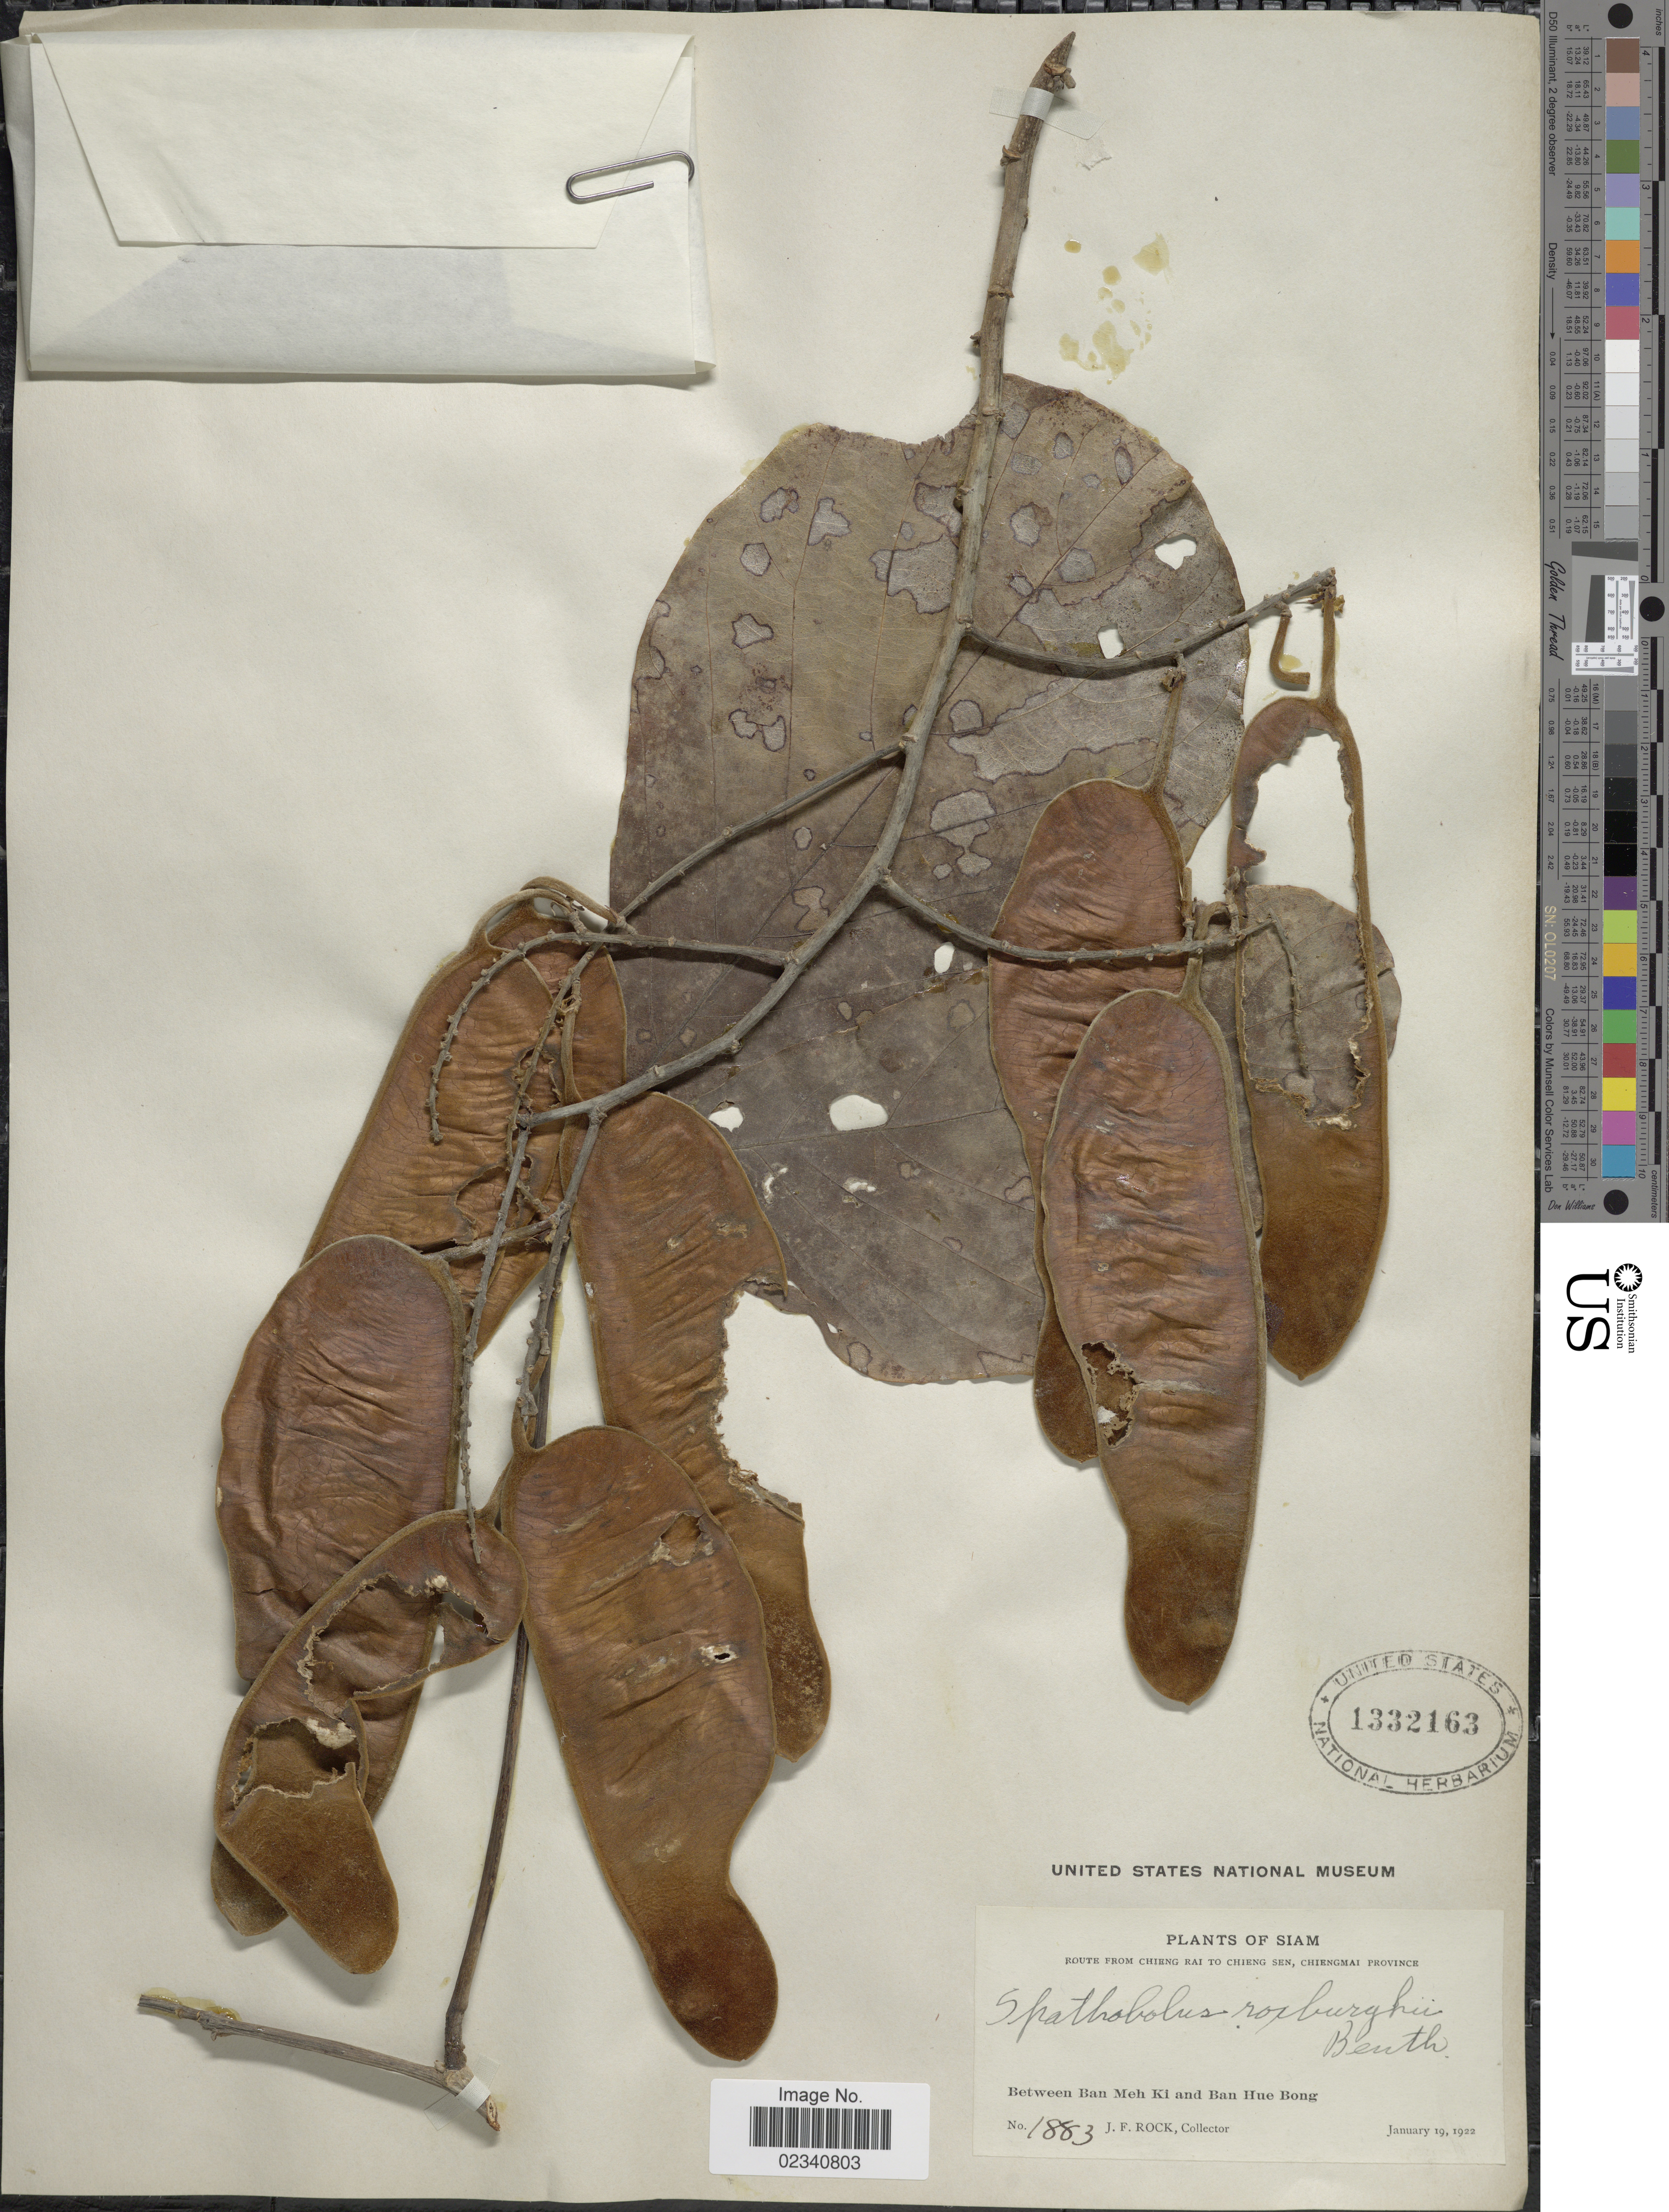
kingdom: Plantae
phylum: Tracheophyta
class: Magnoliopsida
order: Fabales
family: Fabaceae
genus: Spatholobus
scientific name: Spatholobus parviflorus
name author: (Roxb. ex G. Don) Kuntze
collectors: J. Rock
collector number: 1883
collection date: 1922-01-19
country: Thailand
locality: Siam, between Ban Meh Ki and Ban Hue Bong. Route from Chiengmai to Chieng Rai, Chiengmai Province.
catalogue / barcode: US 1332163